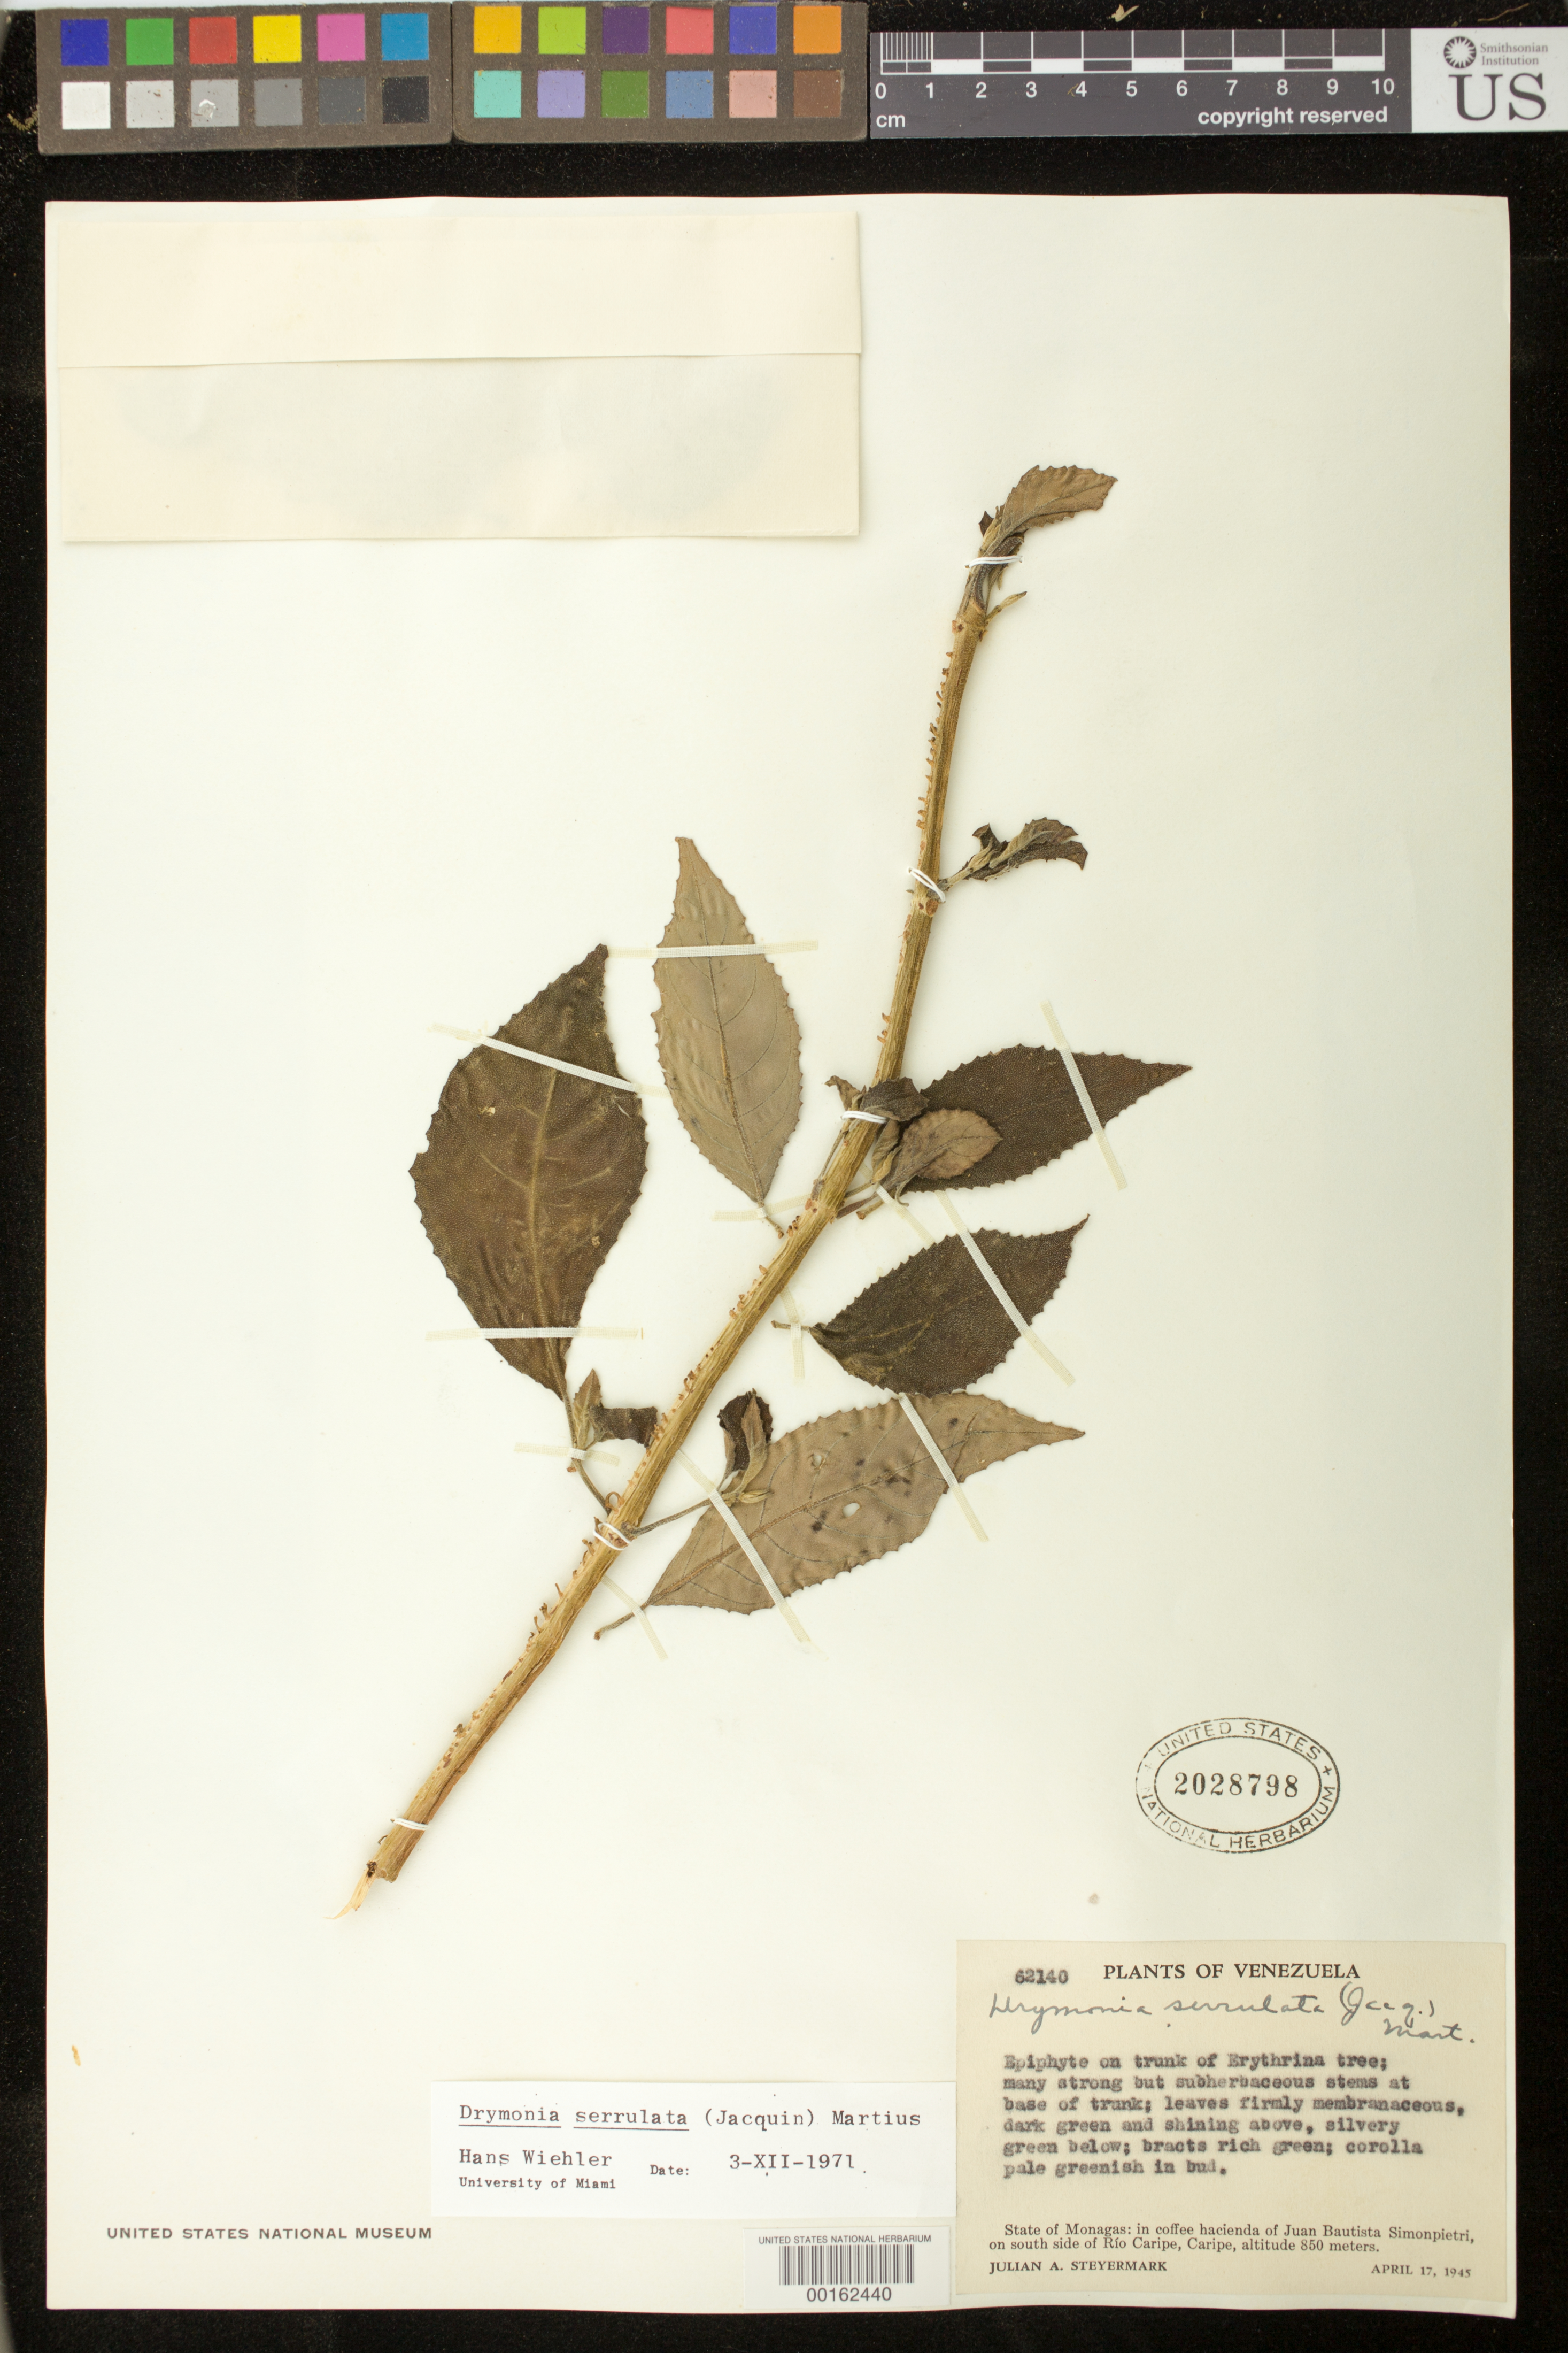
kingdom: Plantae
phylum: Tracheophyta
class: Magnoliopsida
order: Lamiales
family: Gesneriaceae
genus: Drymonia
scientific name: Drymonia serrulata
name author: (Jacq.) Mart.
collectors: J. Steyermark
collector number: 62140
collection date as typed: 17 Apr 1945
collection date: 1945-04-17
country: Venezuela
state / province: Monagas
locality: In coffee hacienda of Juan Bautista Simonpietri, on south side of Rio Caripe, Caripe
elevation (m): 850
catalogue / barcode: US 2028798